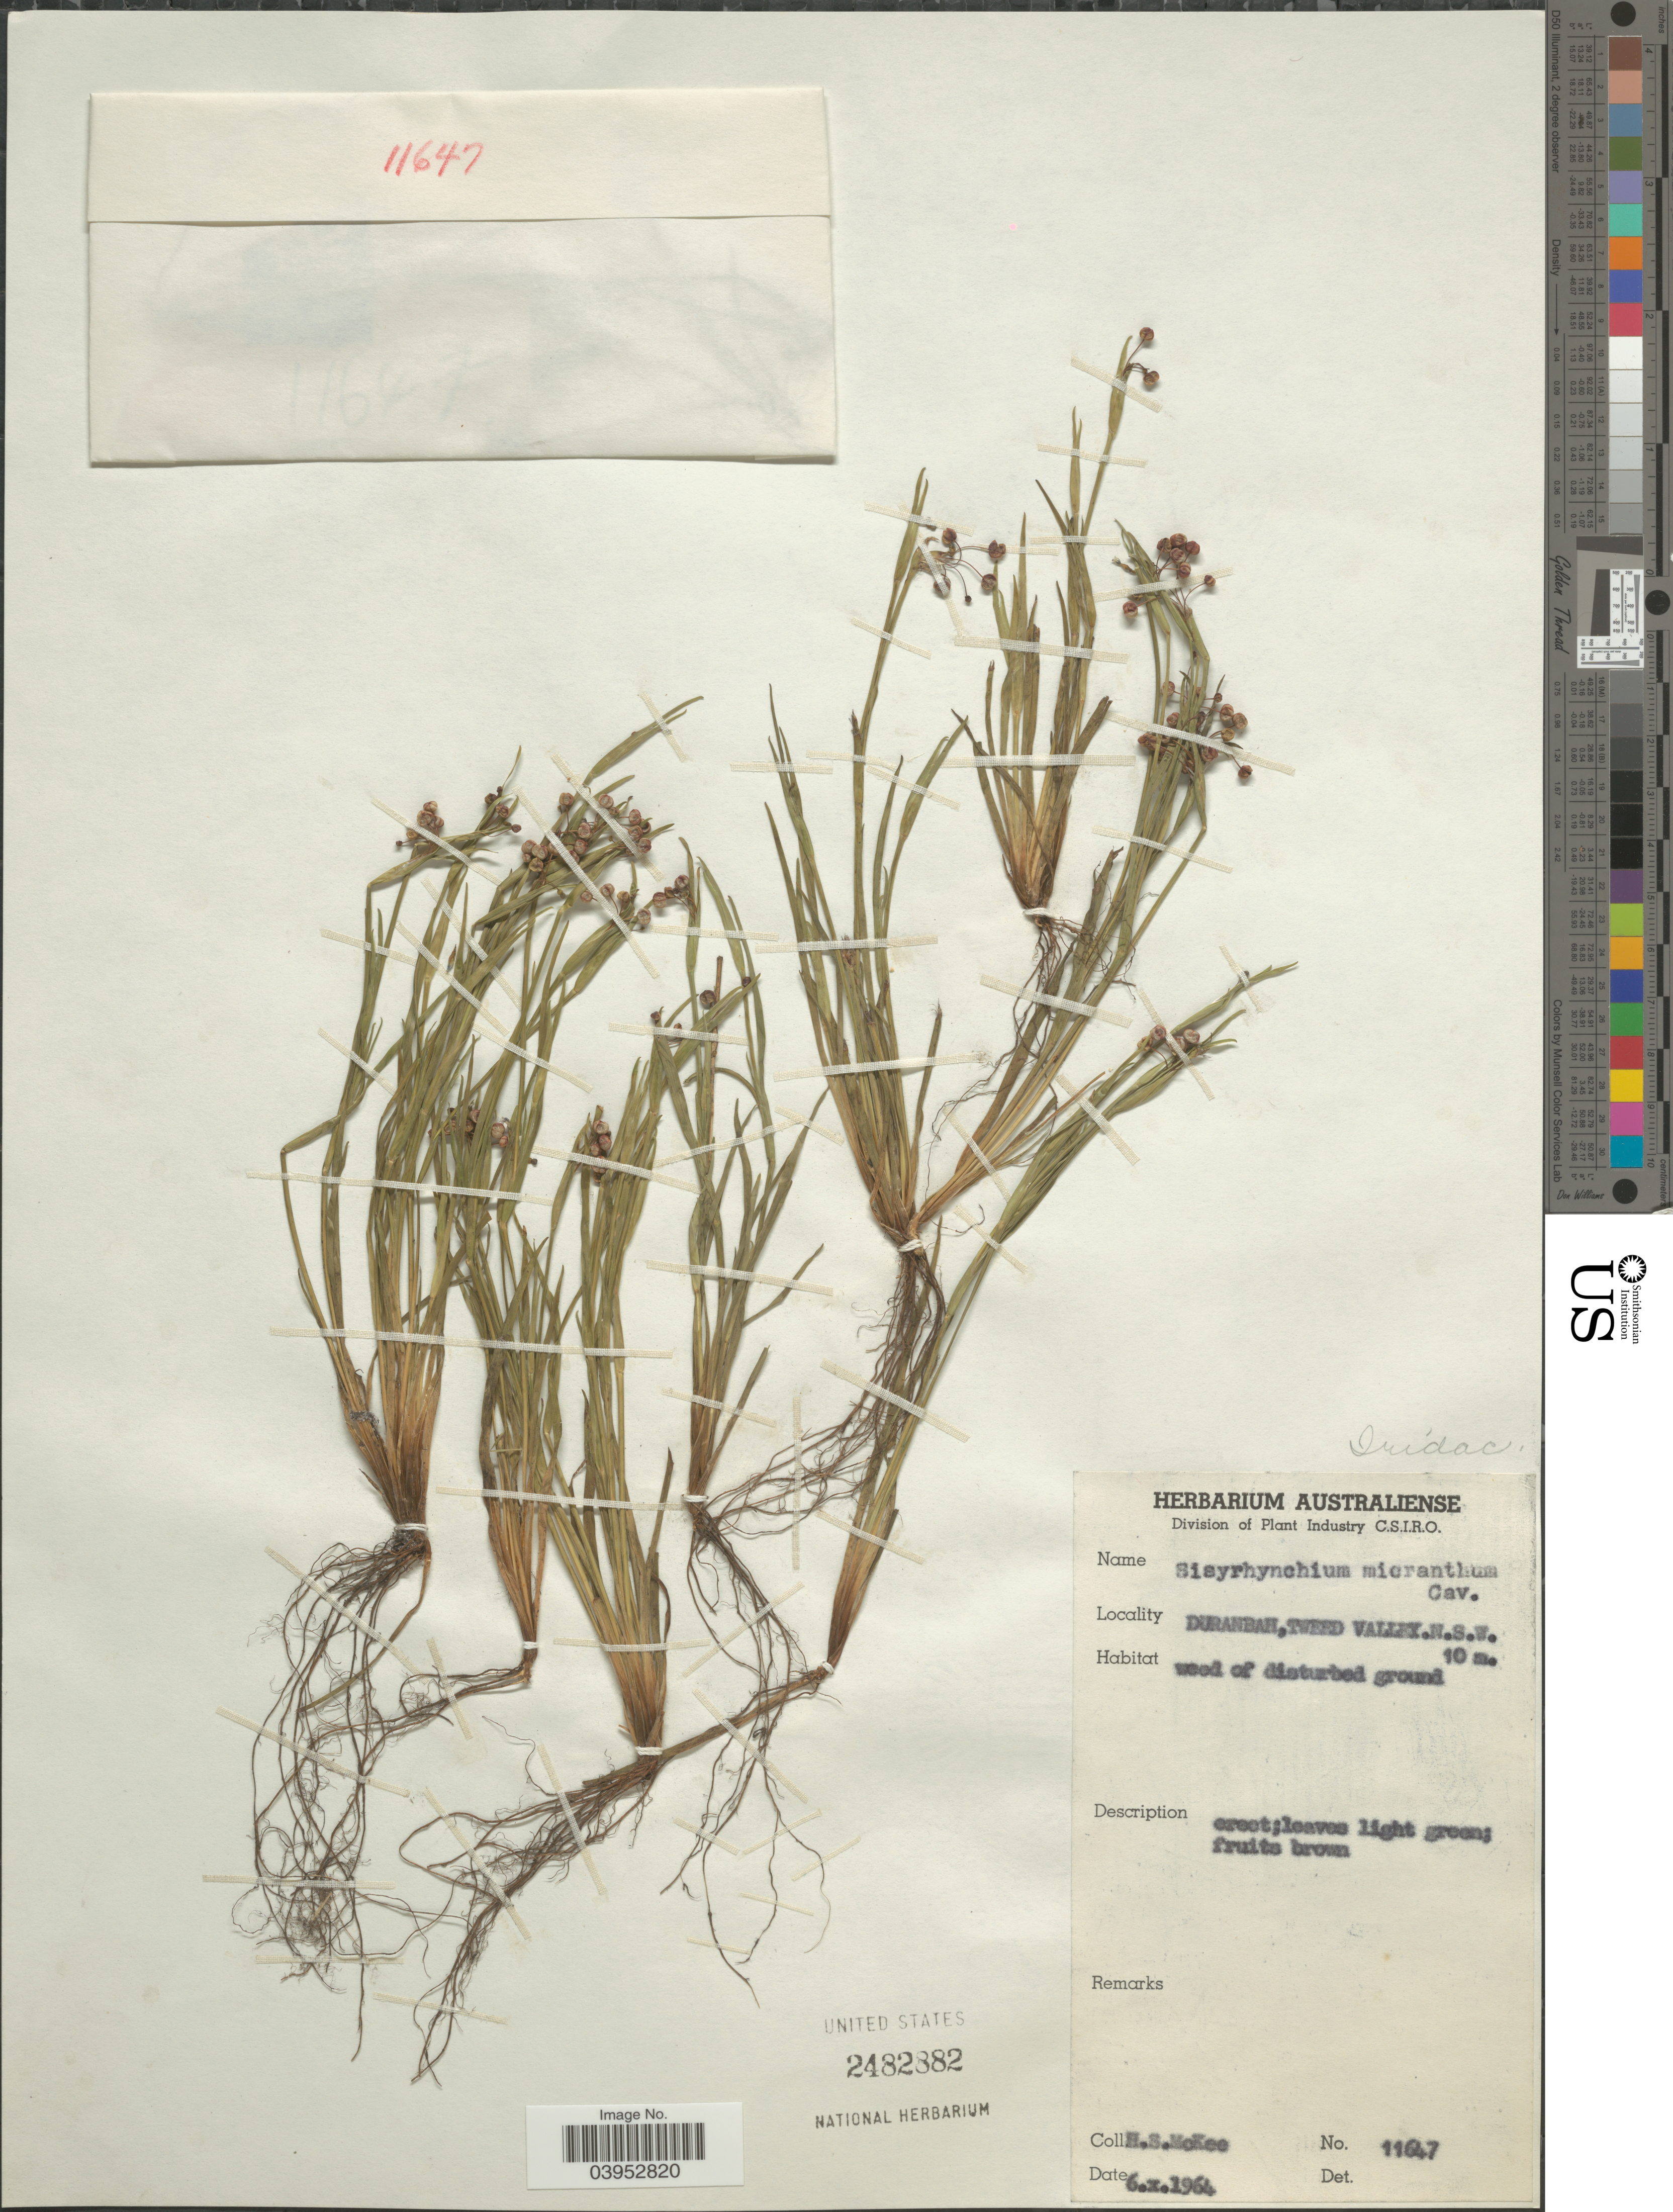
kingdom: Plantae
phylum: Tracheophyta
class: Liliopsida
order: Asparagales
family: Iridaceae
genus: Sisyrinchium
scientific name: Sisyrinchium micranthum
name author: Cav.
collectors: H. S. McKee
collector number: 11647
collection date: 1964-10-06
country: Australia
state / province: New South Wales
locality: Duranbah, Tweed Valley.N.S.W.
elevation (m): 10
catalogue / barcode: US 2482882